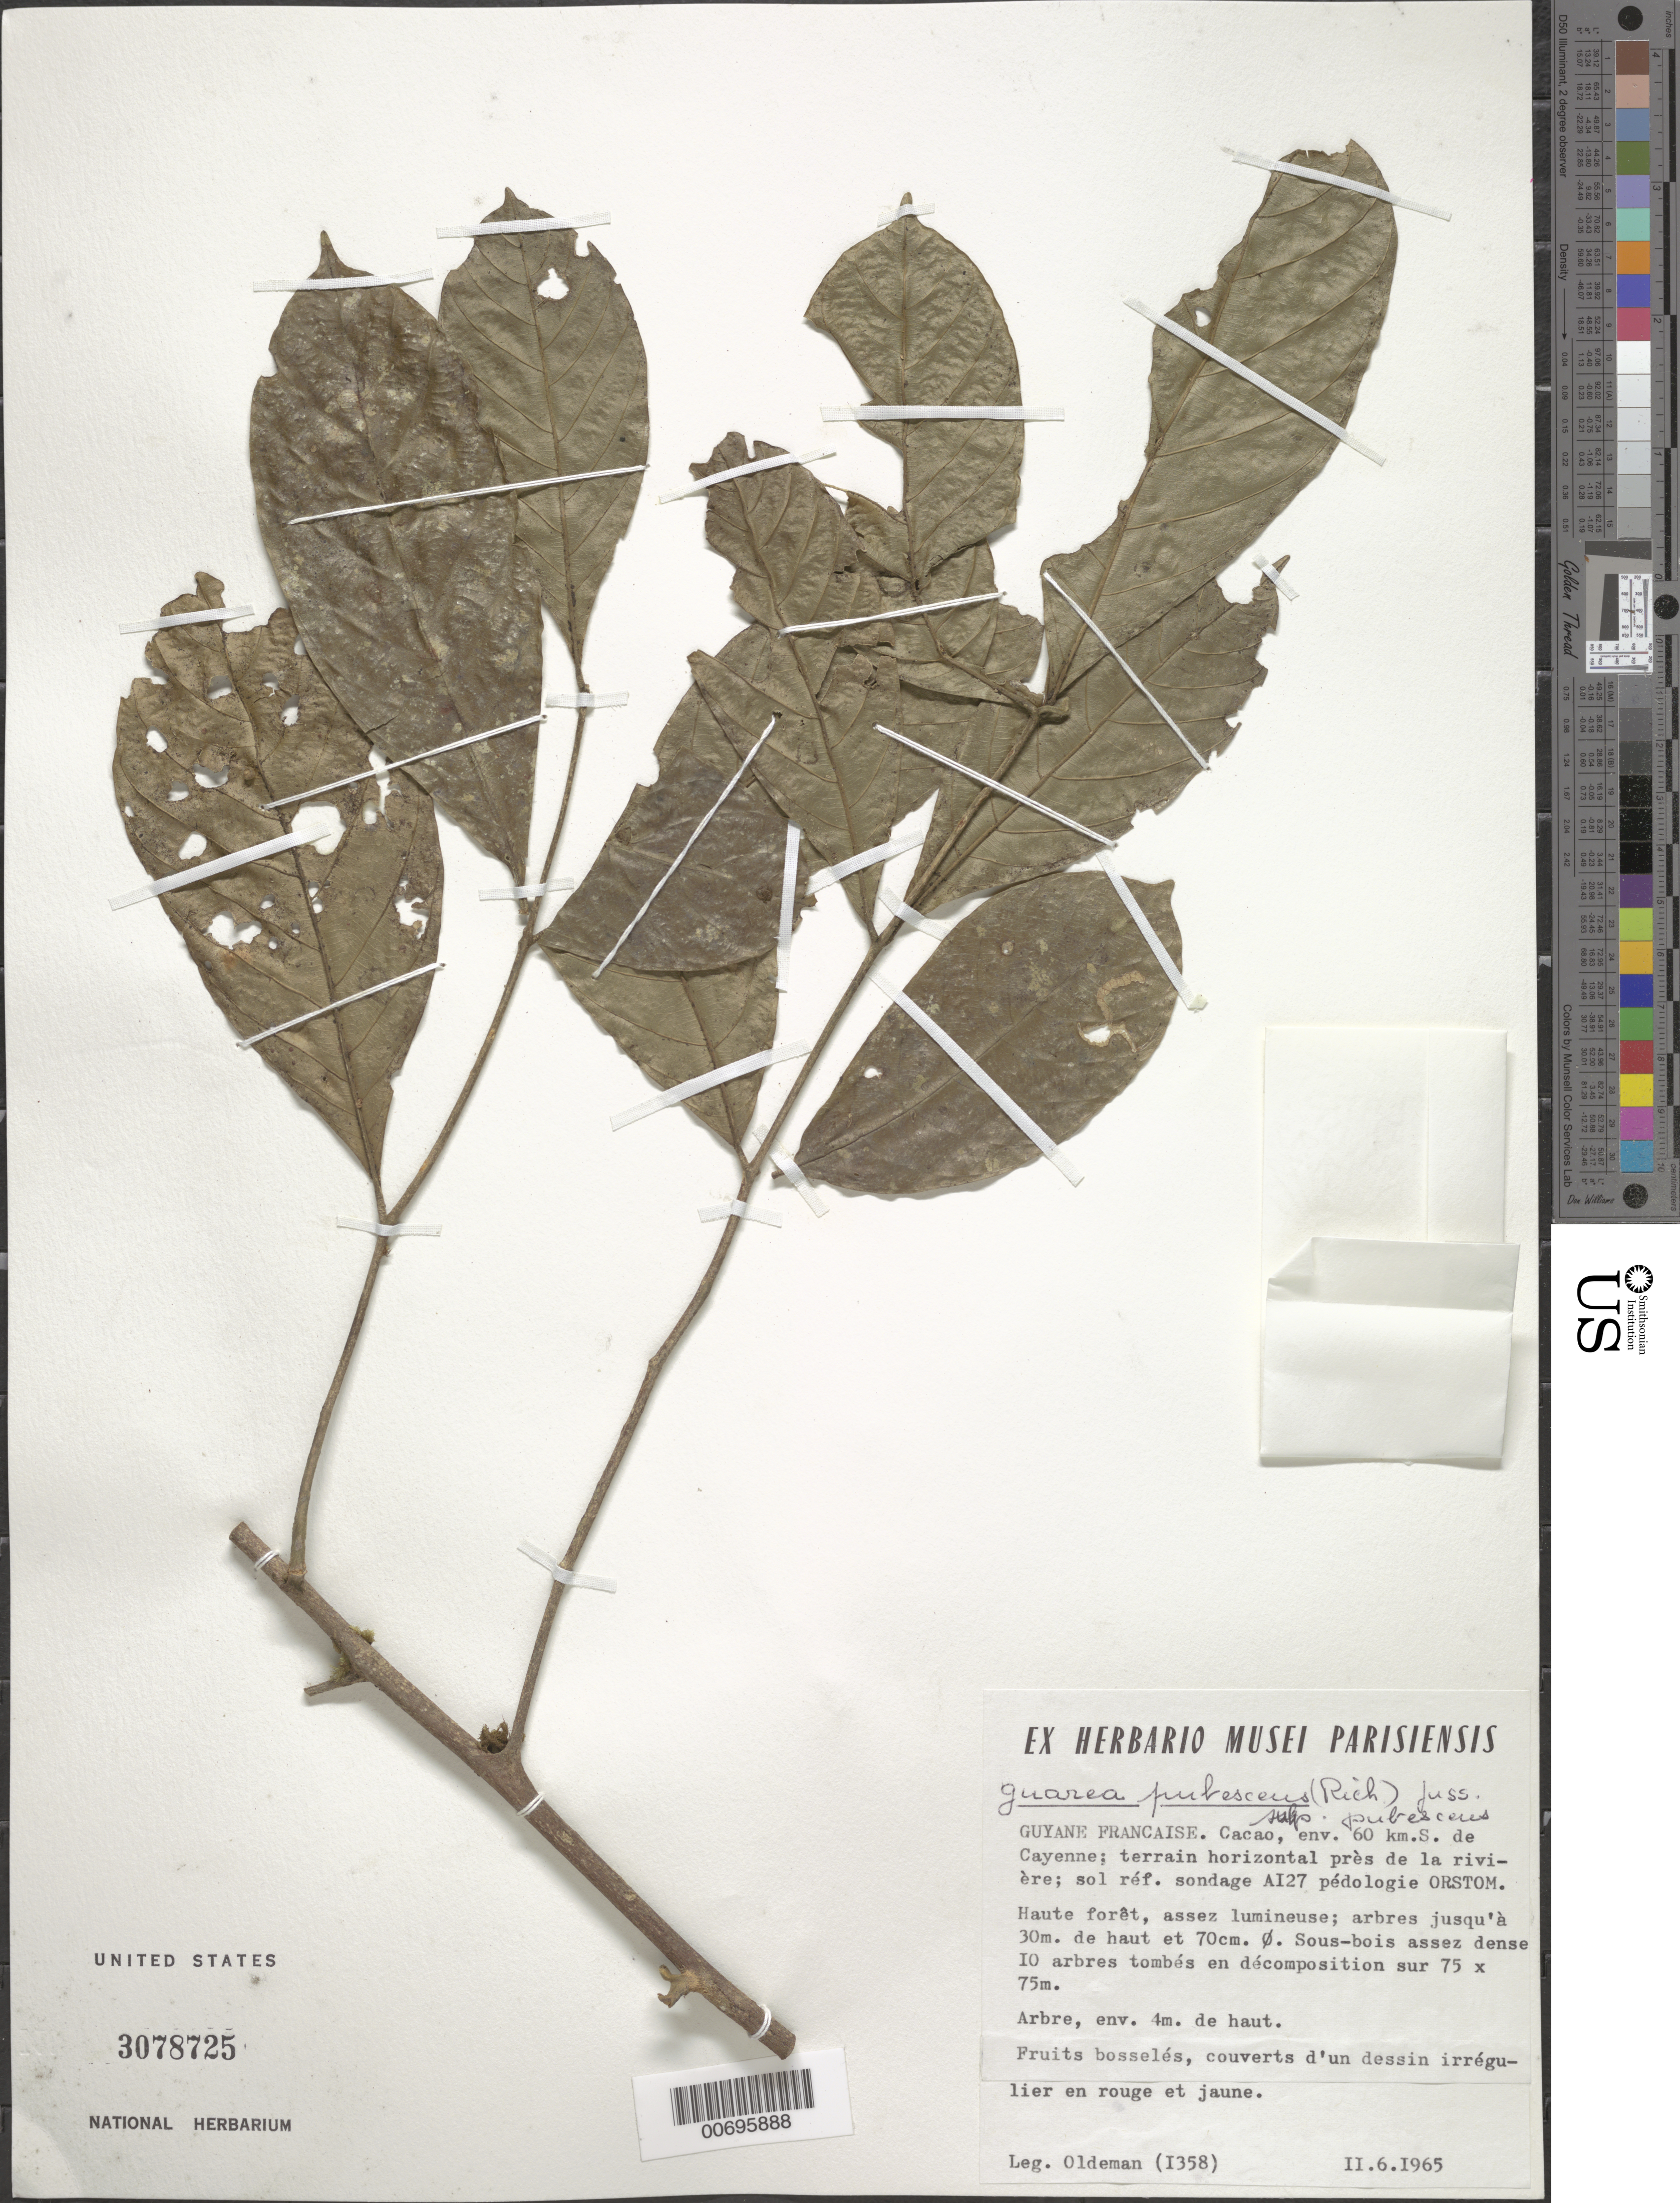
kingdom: Plantae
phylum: Tracheophyta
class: Magnoliopsida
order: Sapindales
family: Meliaceae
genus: Guarea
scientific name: Guarea pubescens subsp. pubescens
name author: (Rich.) A. Juss.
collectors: R. Oldeman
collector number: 1358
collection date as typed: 11-Jun-65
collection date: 1965-06-11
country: French Guiana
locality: Cacao Village, env. 60 km S de Cayenne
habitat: Terrain horizontal pres de la riviere.Haute forêt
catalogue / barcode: US 3078725